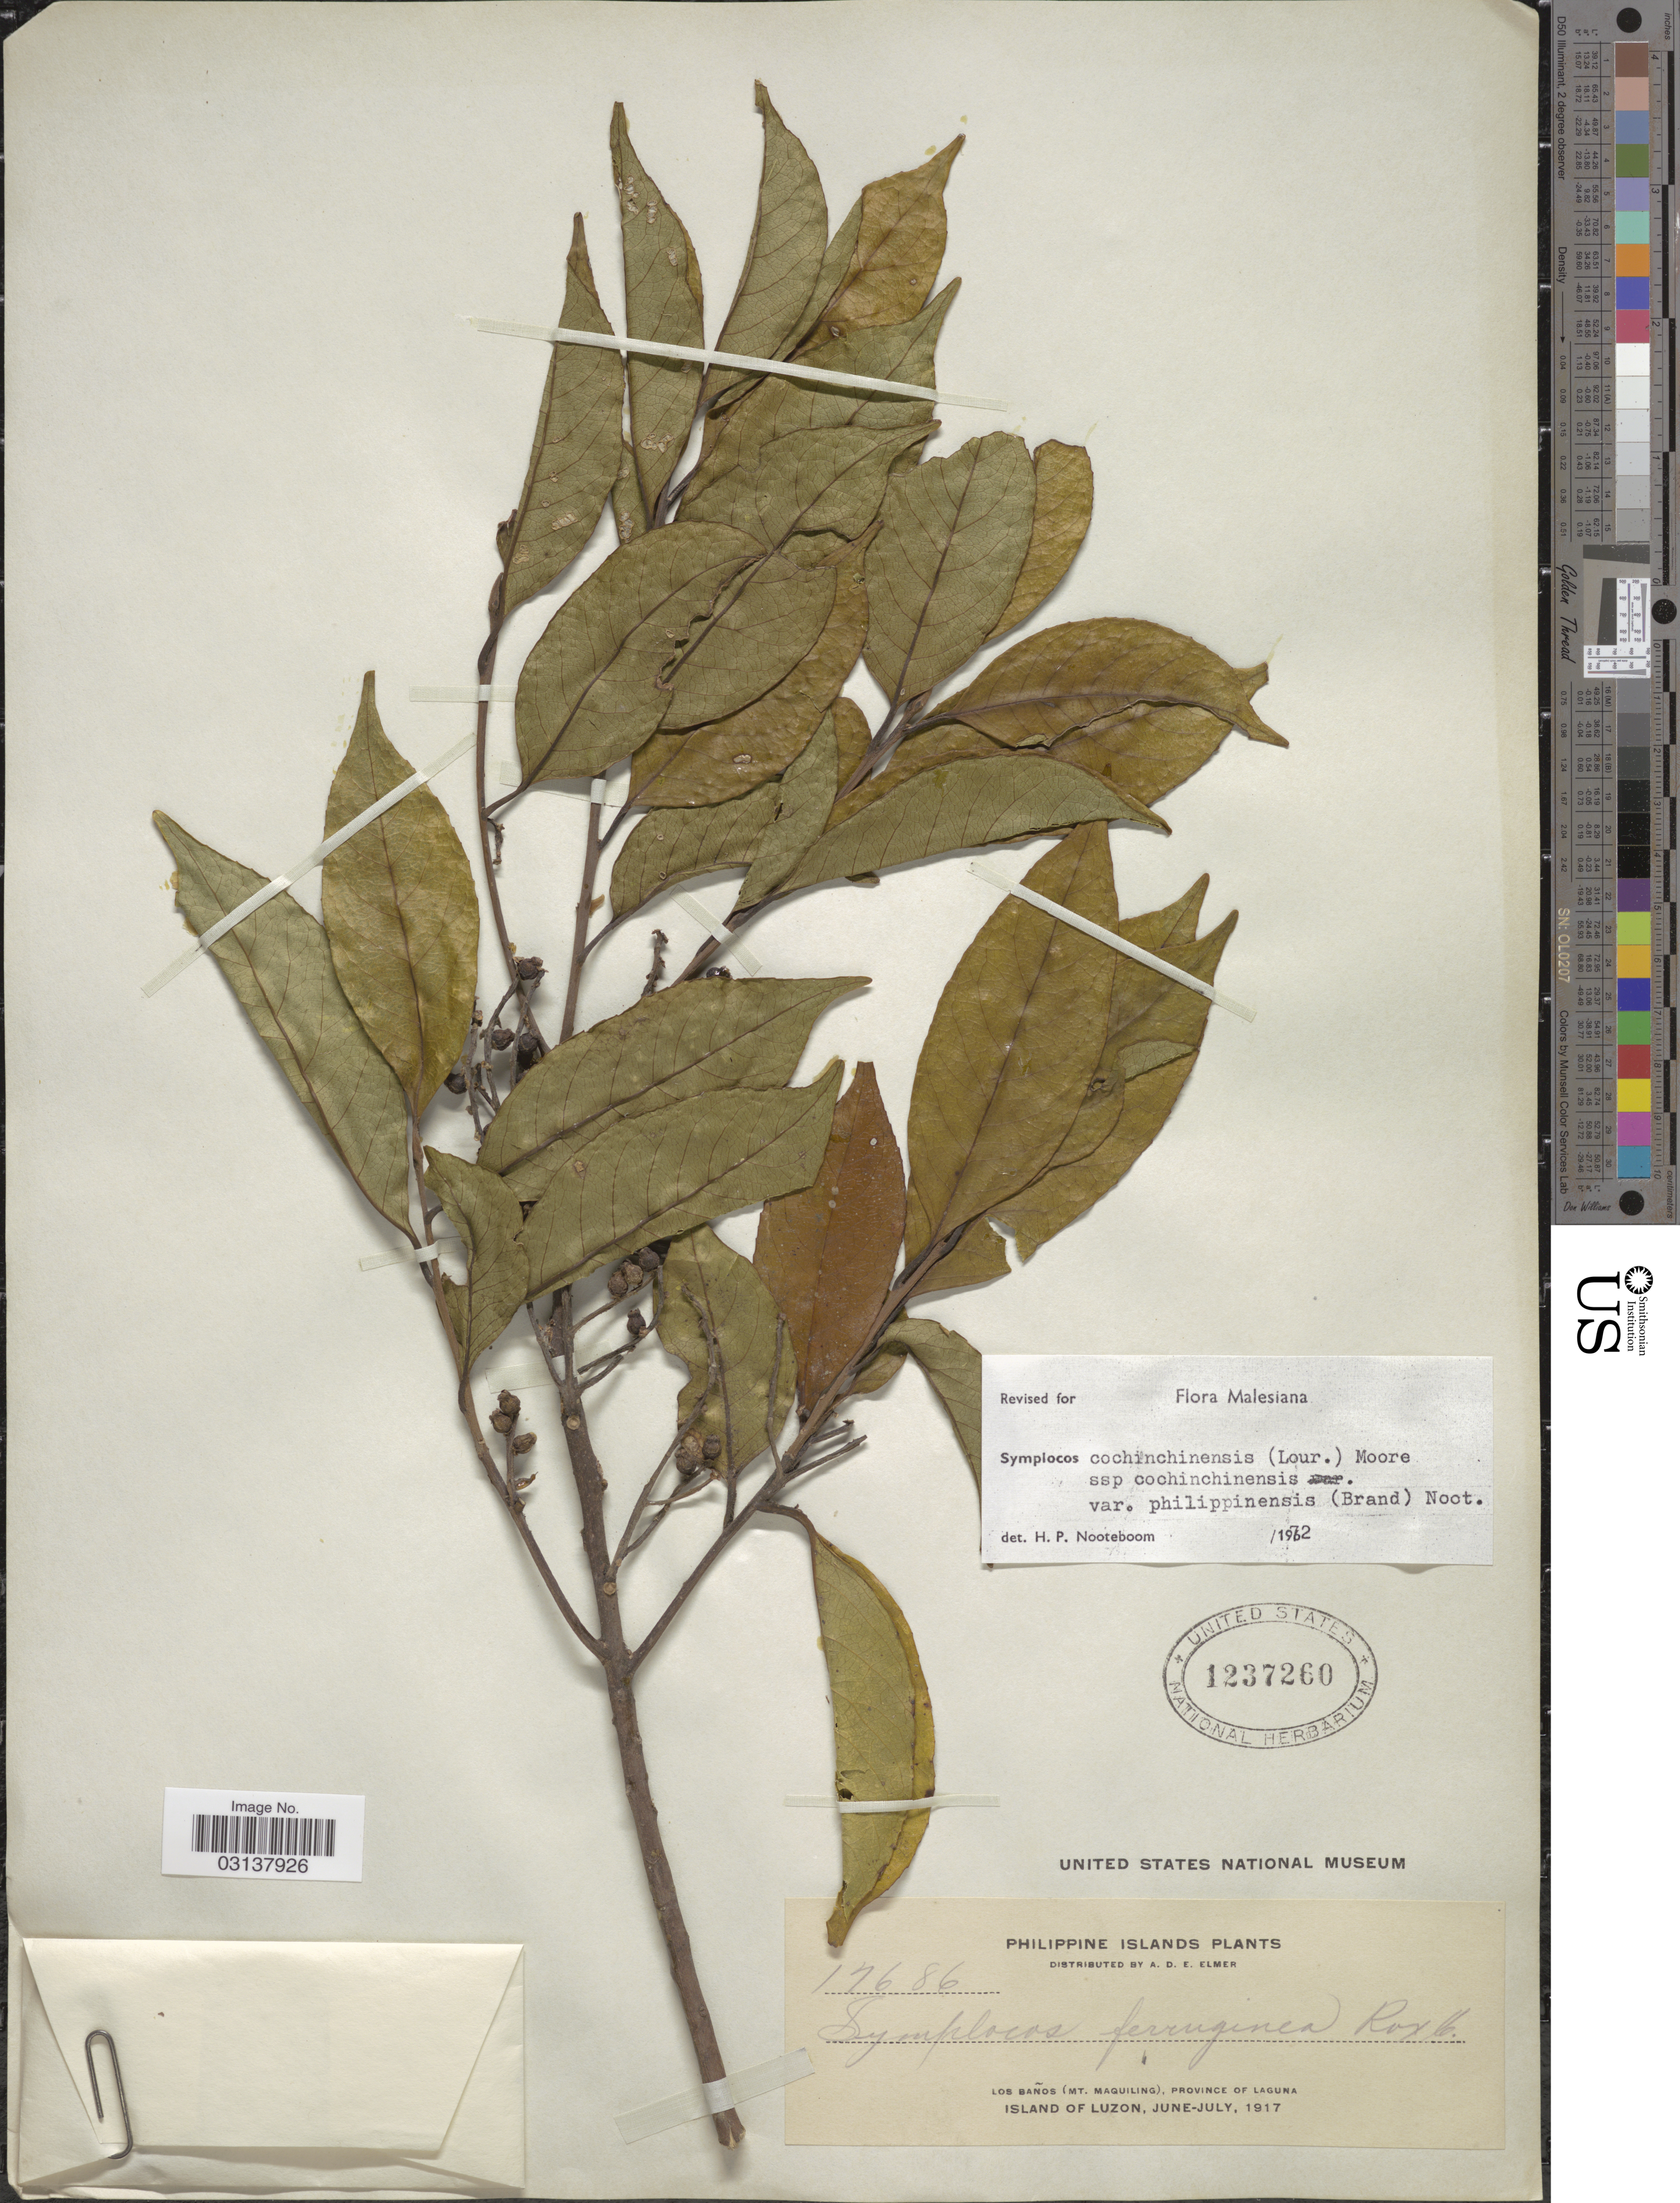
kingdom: Plantae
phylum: Tracheophyta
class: Magnoliopsida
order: Ericales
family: Symplocaceae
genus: Symplocos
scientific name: Symplocos cochinchinensis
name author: (Lour.) S. Moore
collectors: A. D. E. Elmer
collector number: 17686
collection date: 1917-06/1917-07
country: Philippines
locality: Philippine Islands. Los Baños (Mt. Maquiling), Province of Laguna. Island of Luzon.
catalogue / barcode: US 1237260